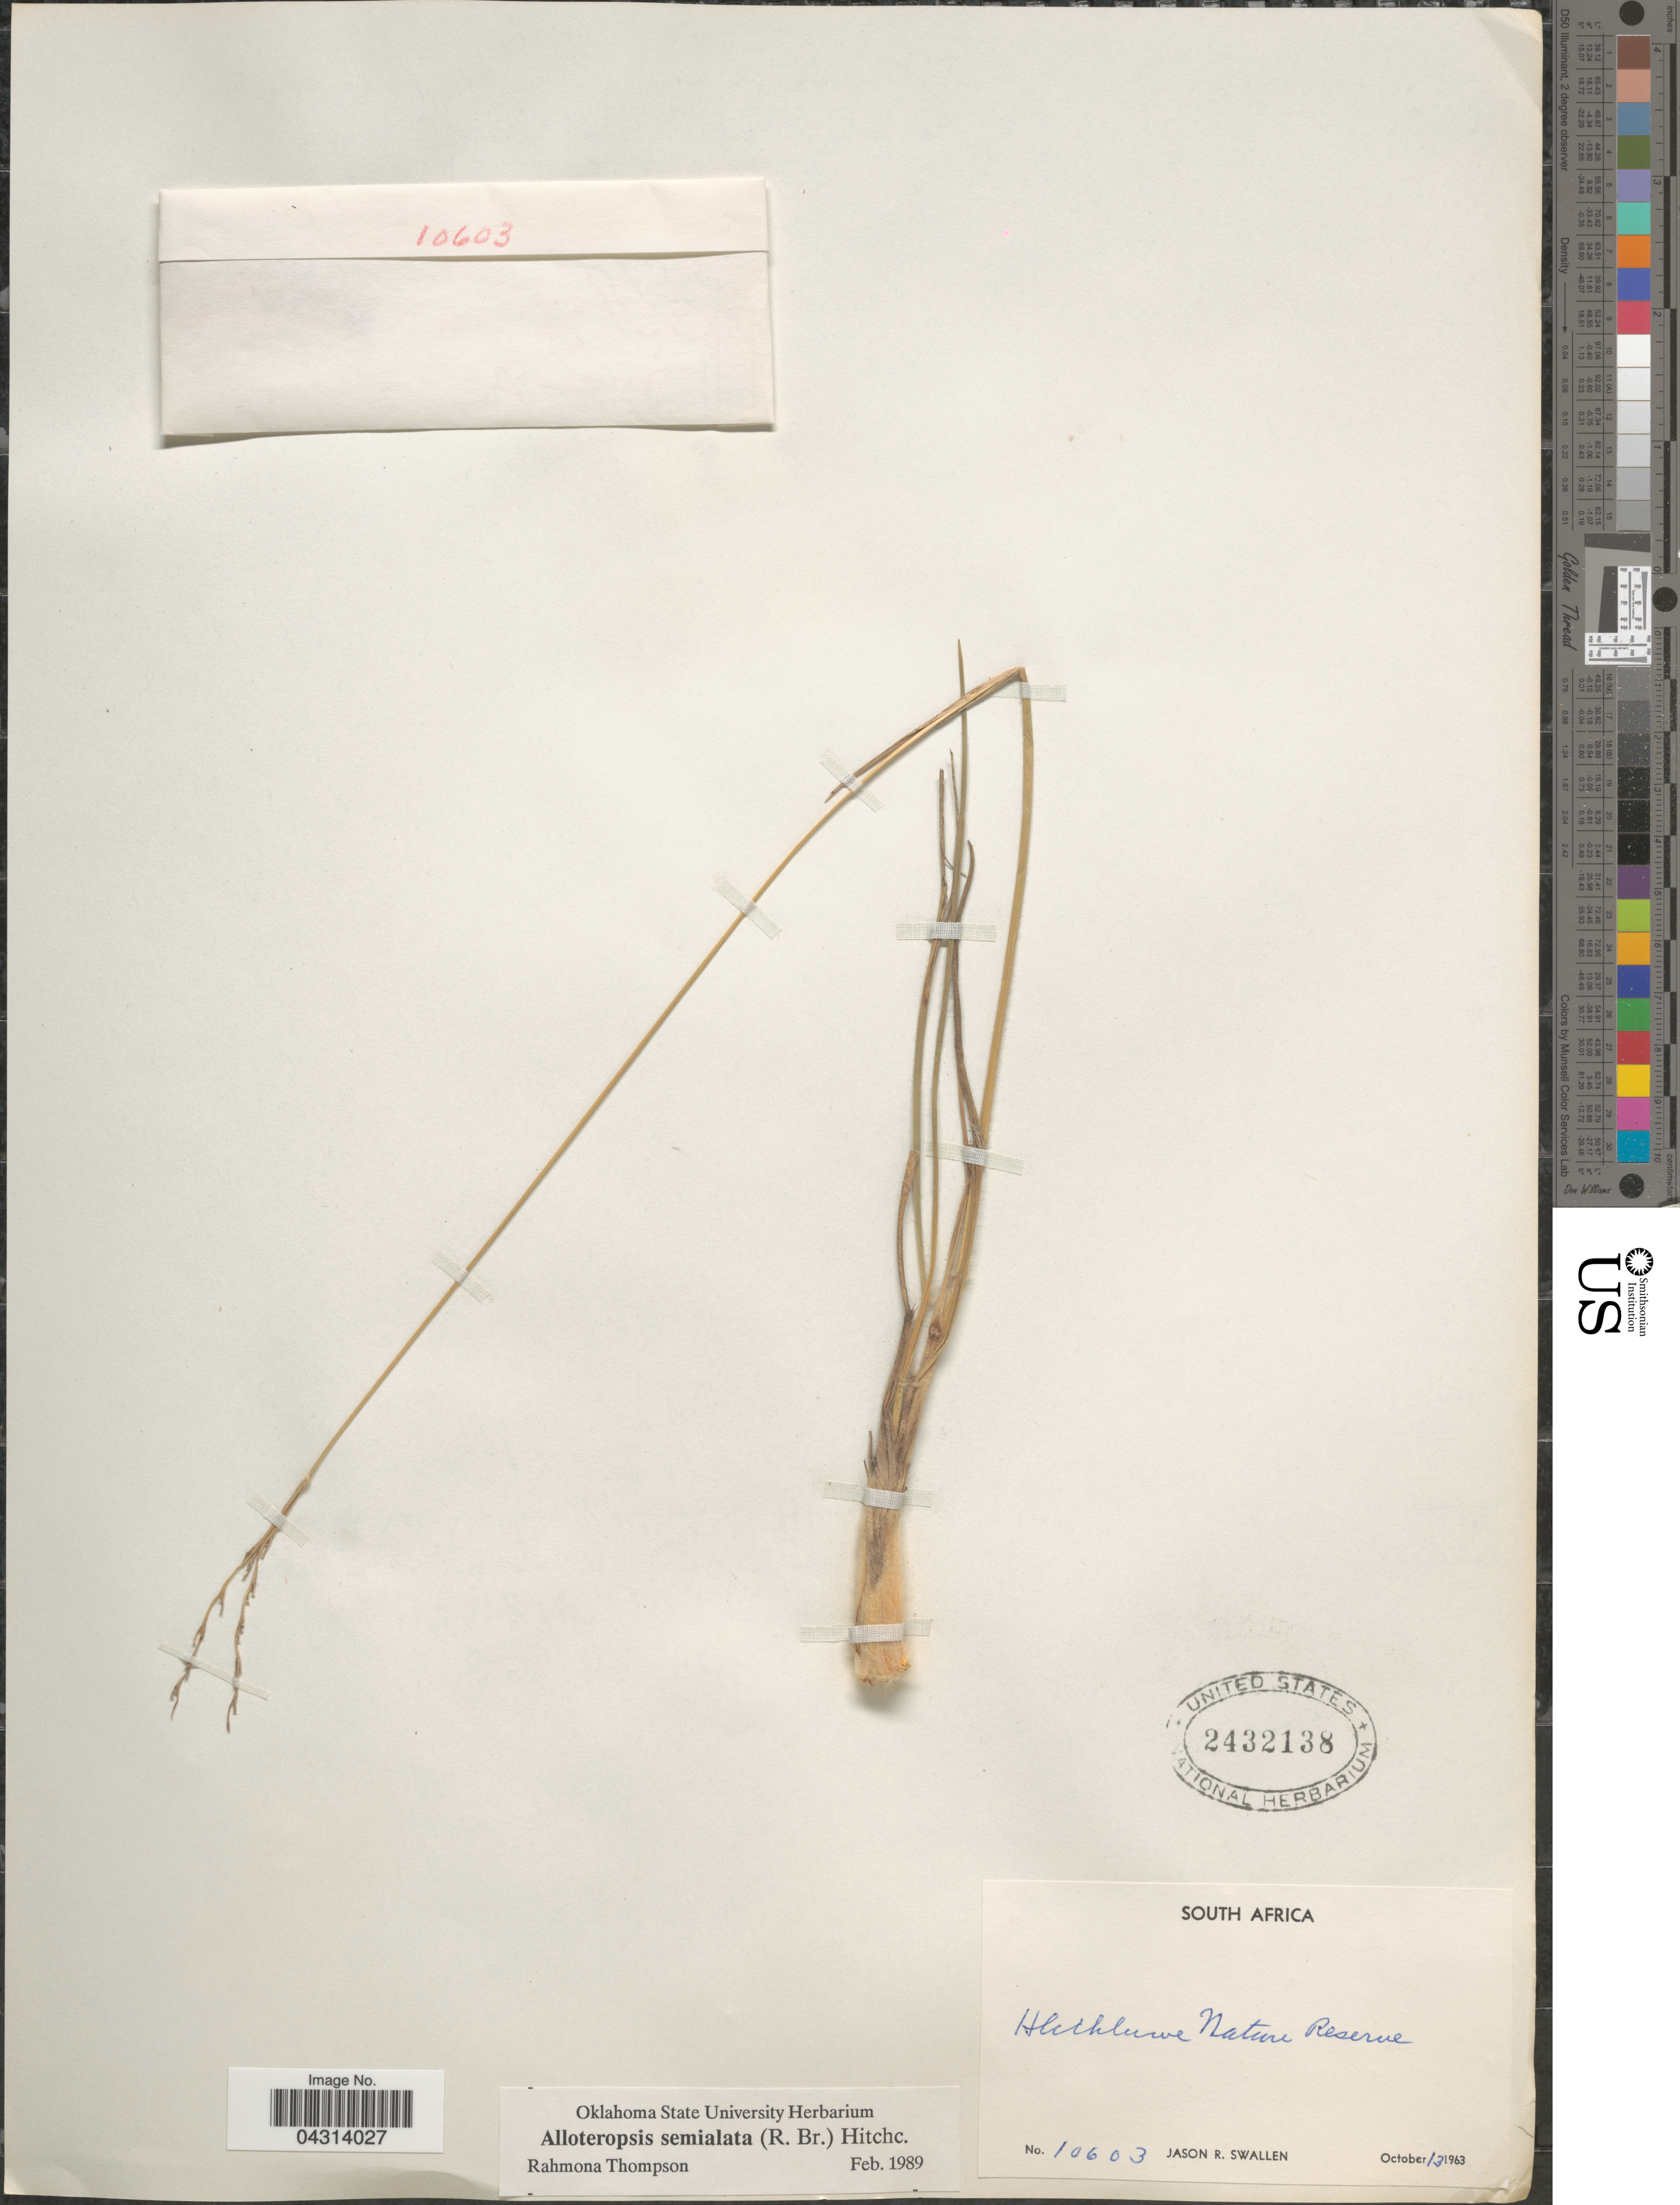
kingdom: Plantae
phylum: Tracheophyta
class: Liliopsida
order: Poales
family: Poaceae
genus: Alloteropsis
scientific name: Alloteropsis semialata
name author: (R. Br.) Hitchc.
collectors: J. R. Swallen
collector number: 10603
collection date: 1963-10-13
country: South Africa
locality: Hlithluwe [interpreted] Nature Reserve.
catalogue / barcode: US 2432138